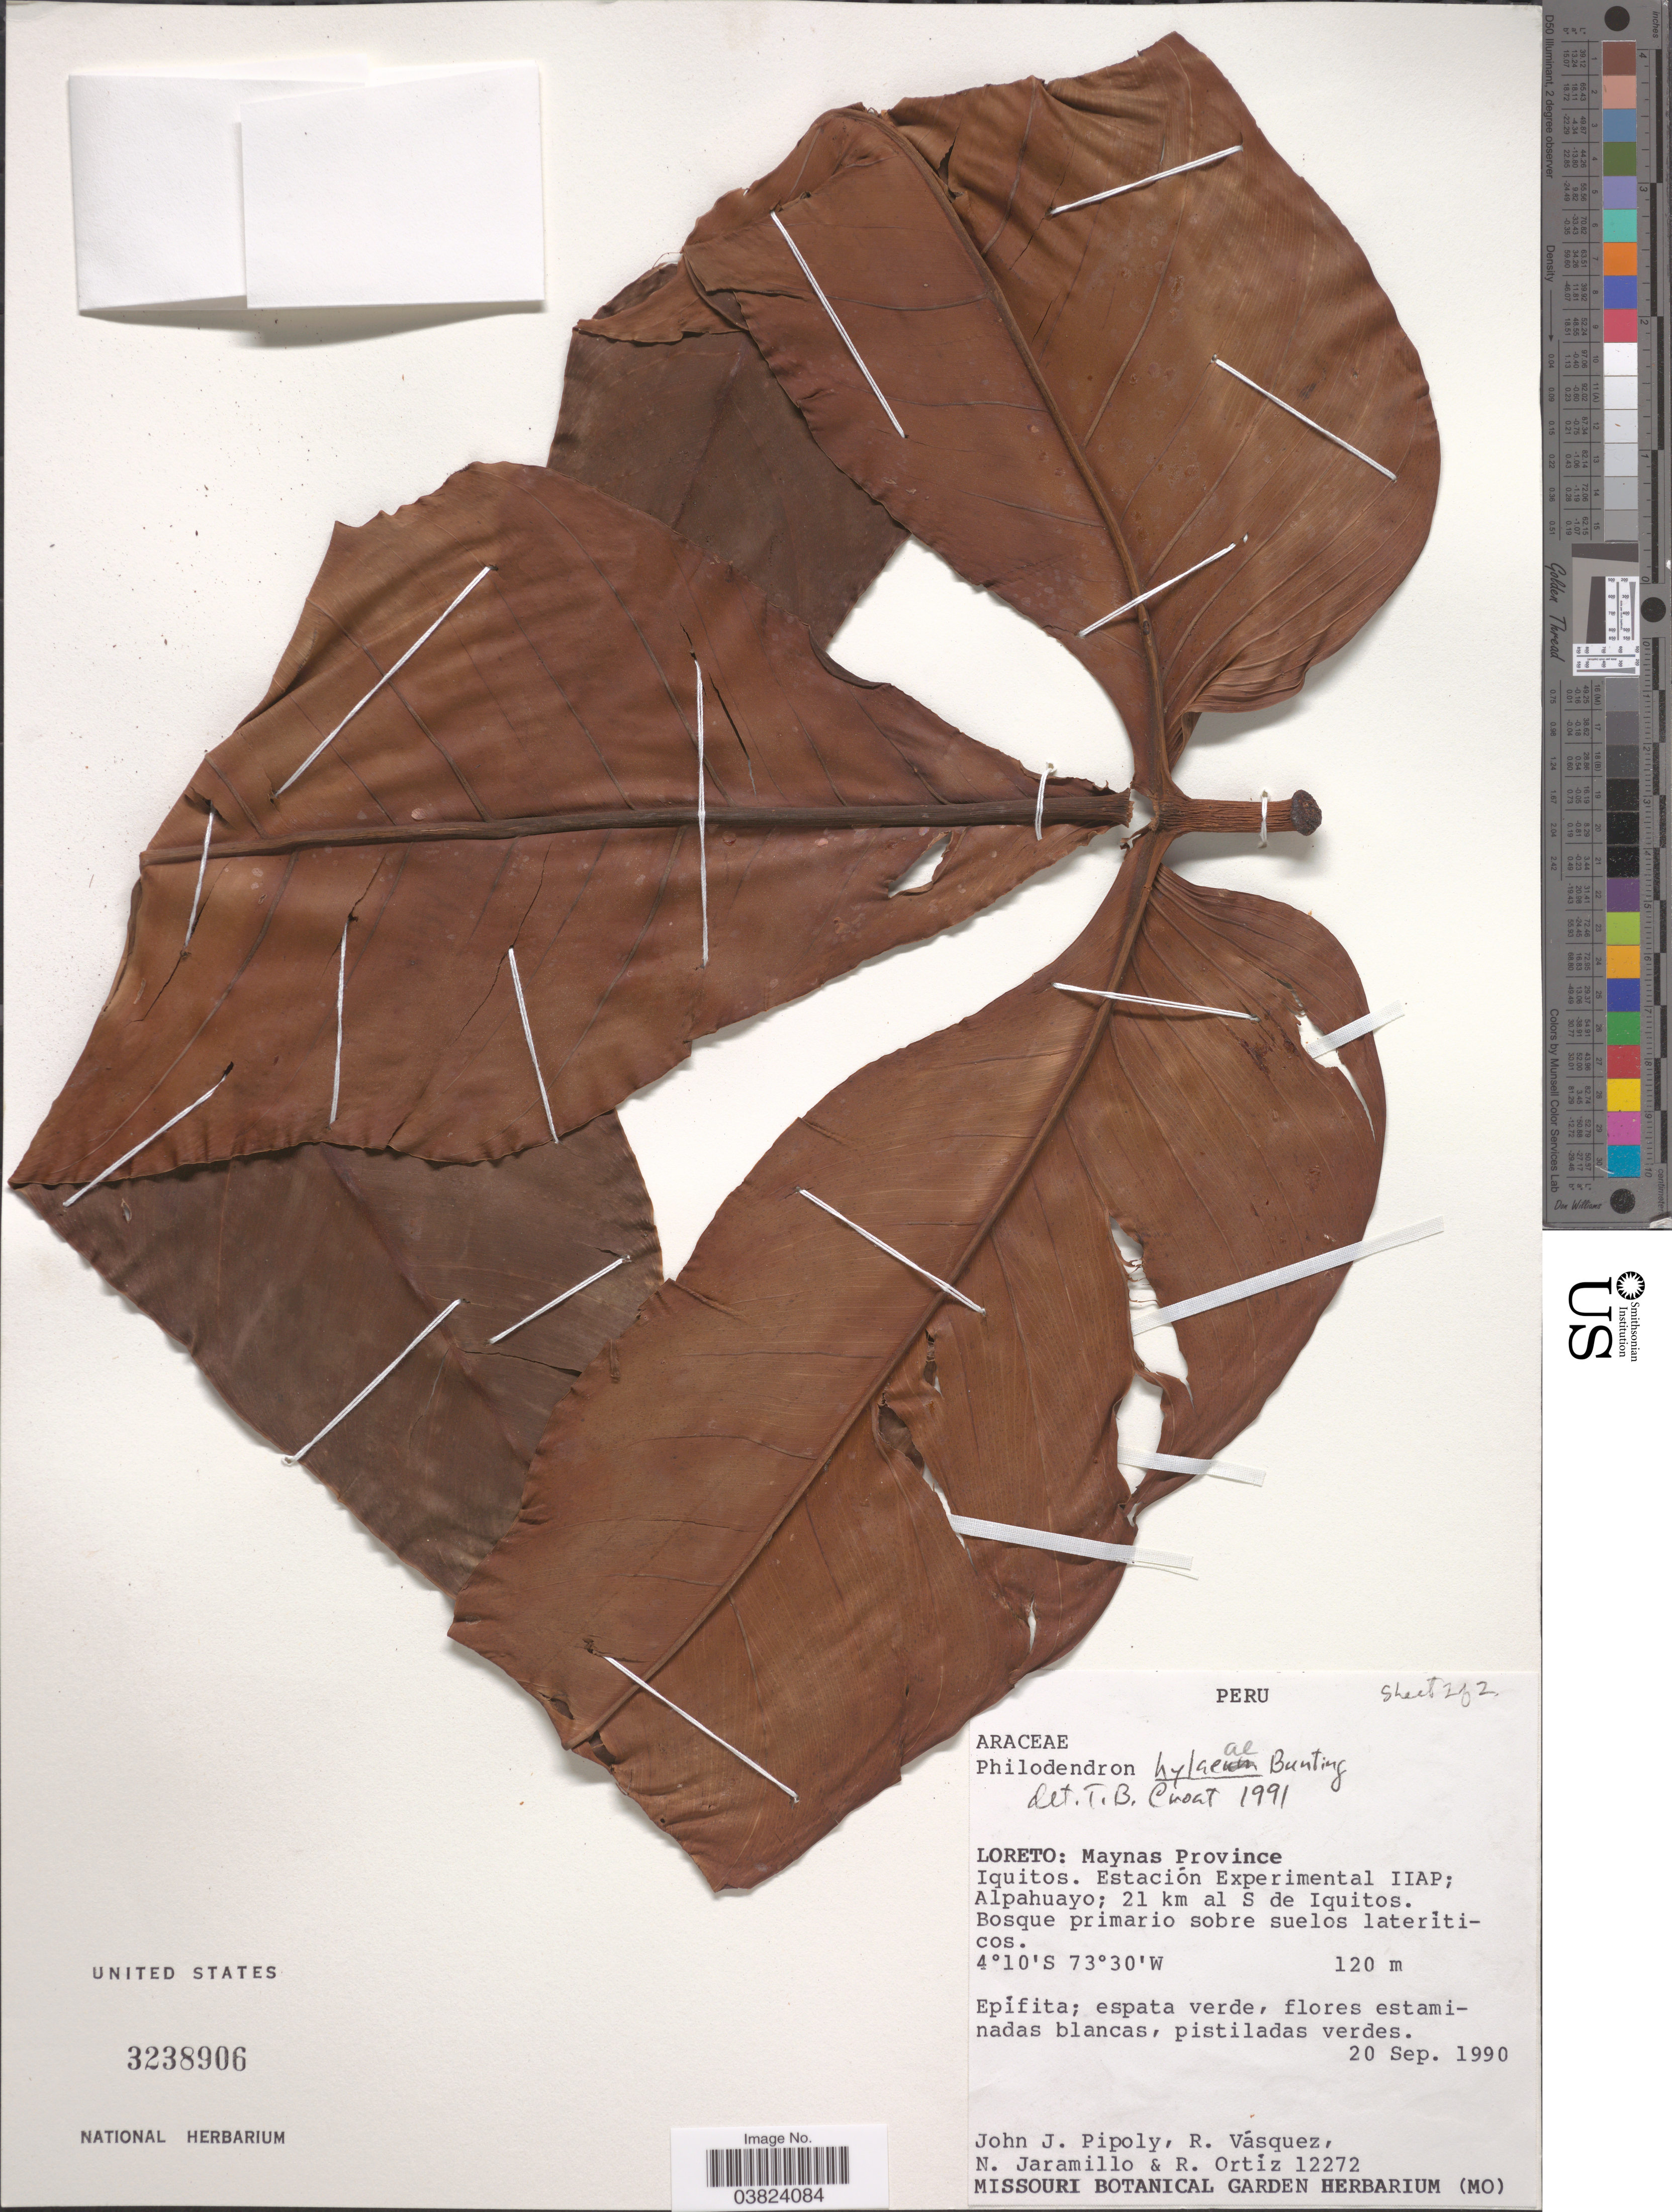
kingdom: Plantae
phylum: Tracheophyta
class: Liliopsida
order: Alismatales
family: Araceae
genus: Philodendron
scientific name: Philodendron hylaeae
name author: G.S. Bunting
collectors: J. J. Pipoly, R. Vásquez, N. Jaramillo & R. Ortiz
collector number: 12272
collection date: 1990-09-20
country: Peru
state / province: Loreto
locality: Maynas Province. Iquitos. Estación Experimental Iiap; Alpahuayo; 21 km al S de Iquitos.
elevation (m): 120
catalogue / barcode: US 3238906